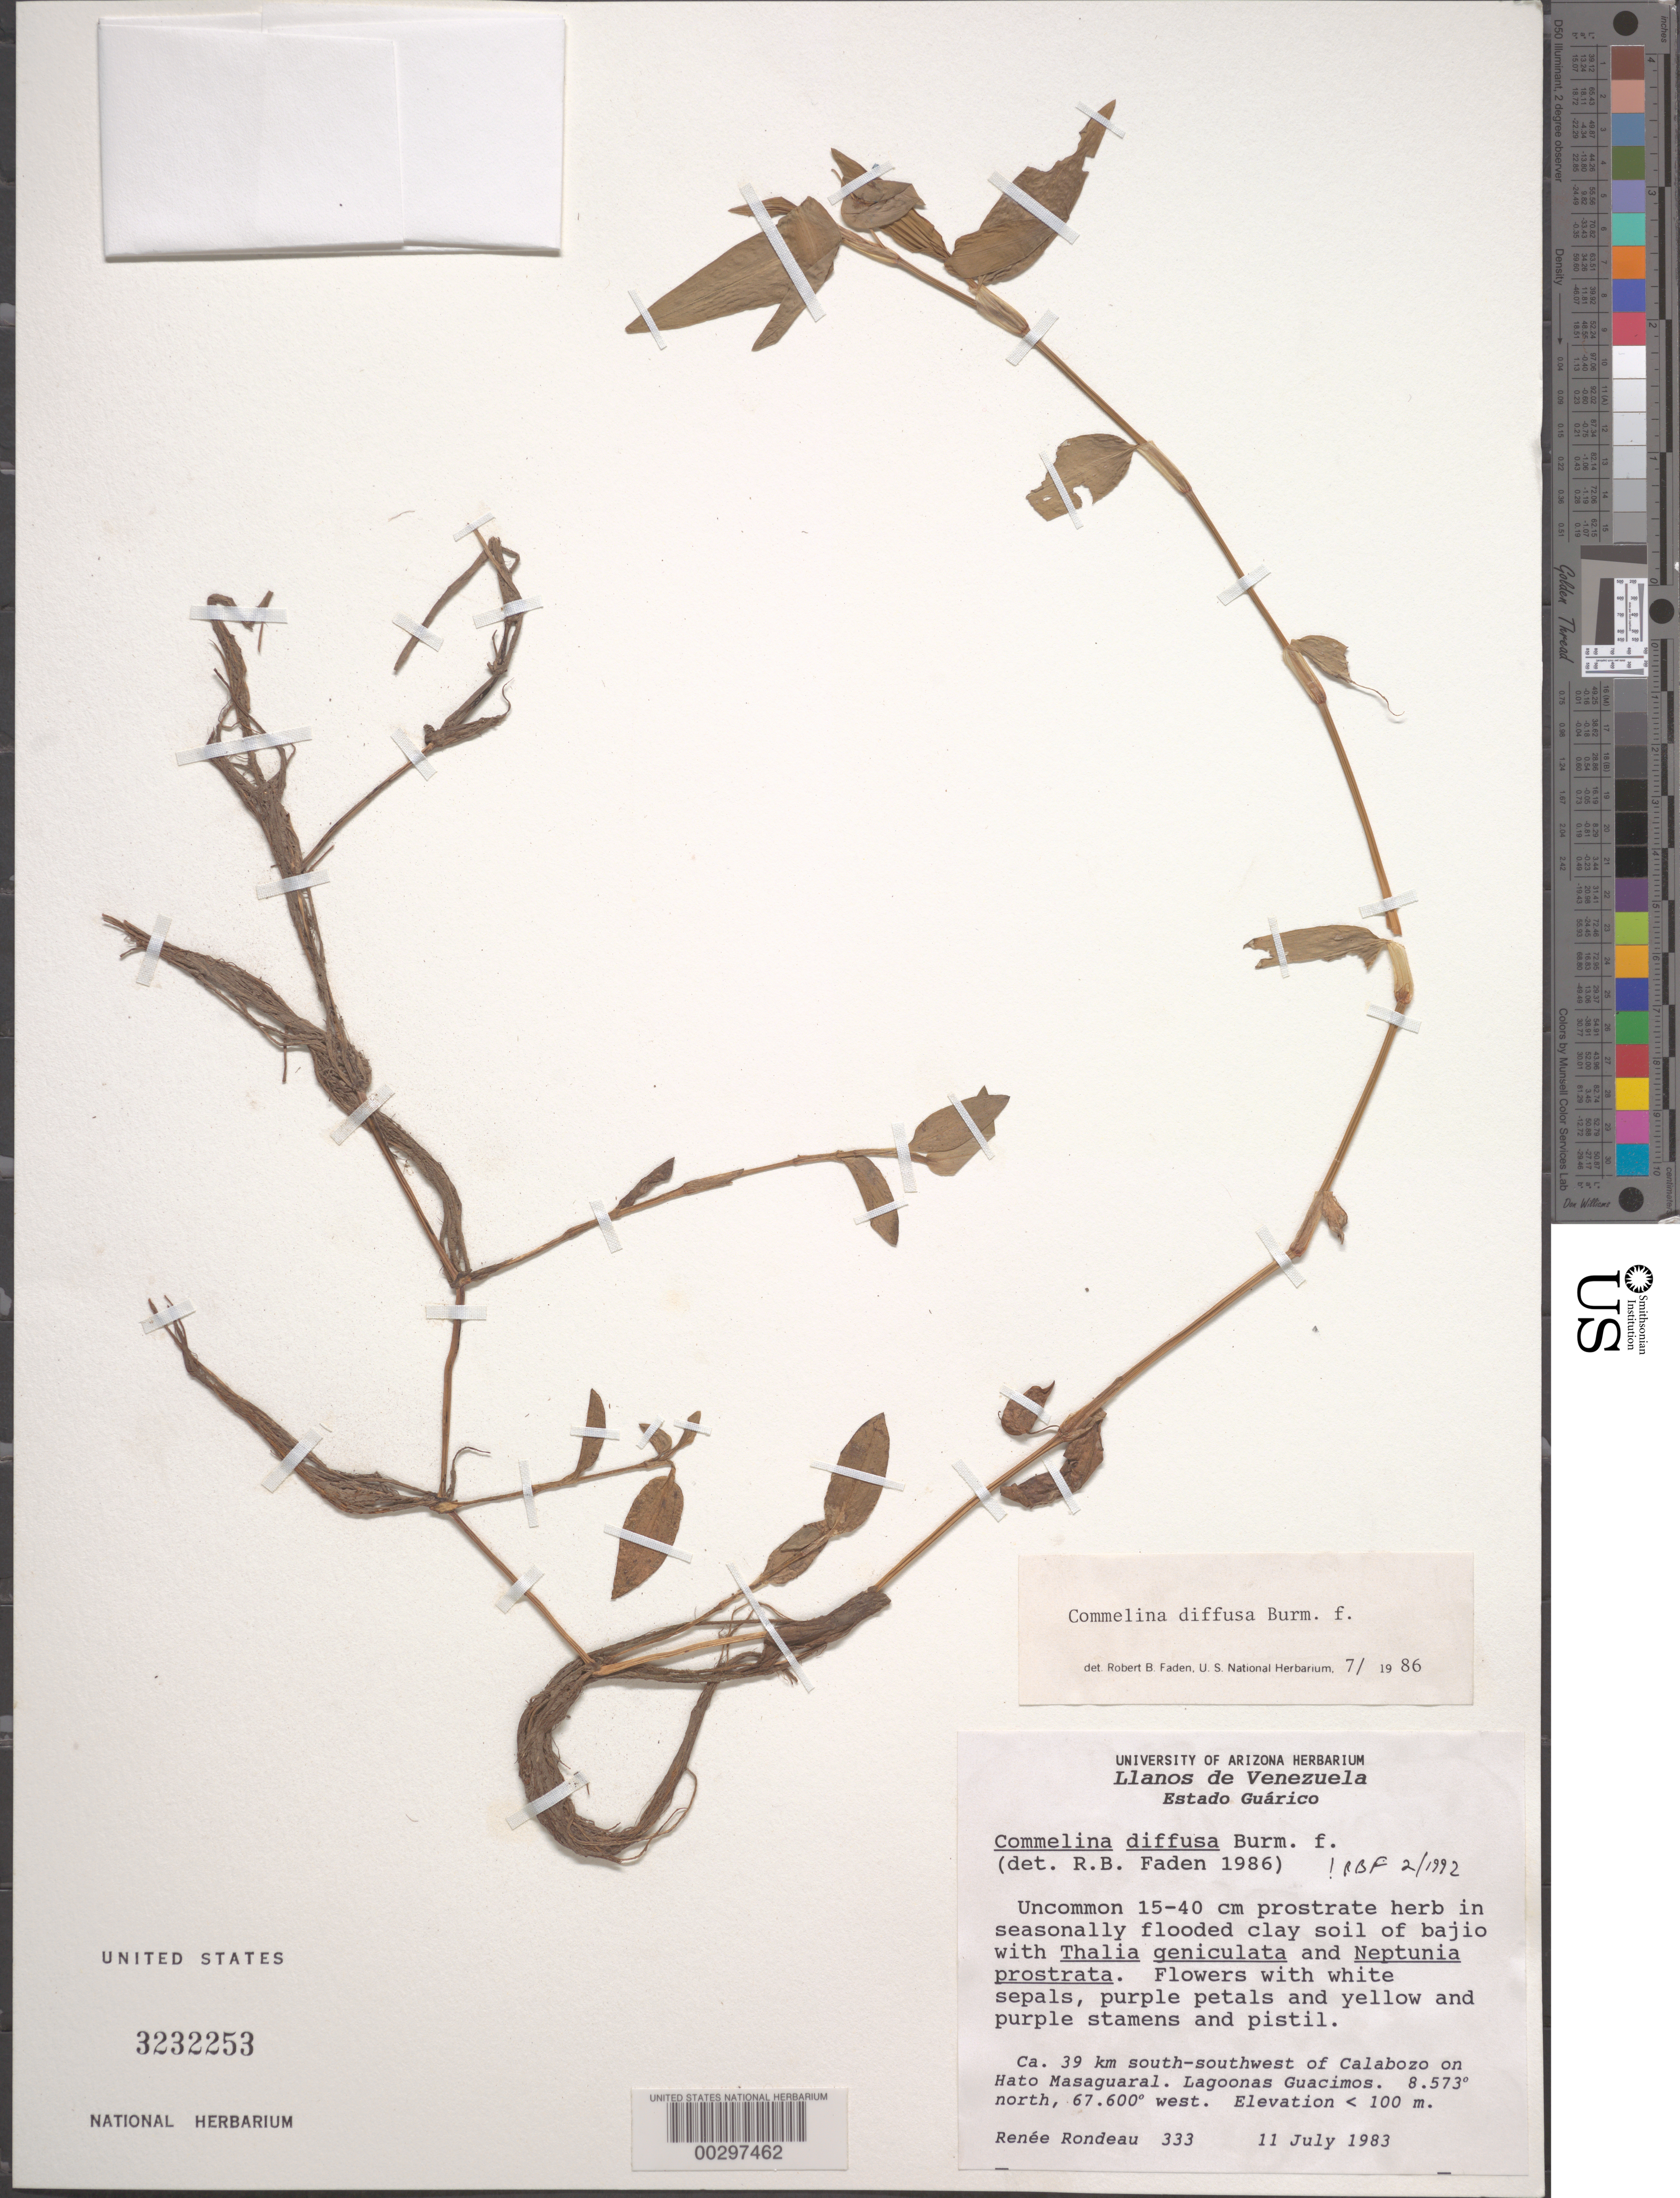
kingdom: Plantae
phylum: Tracheophyta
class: Liliopsida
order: Commelinales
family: Commelinaceae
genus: Commelina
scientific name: Commelina diffusa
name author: Burm. f.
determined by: Faden, Robert B., (US), Smithsonian Institution - National Museum of Natural History (UNITED STATES)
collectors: R. Rondeau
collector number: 333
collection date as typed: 11 Jul 1983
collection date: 1983-07-11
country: Venezuela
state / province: Guárico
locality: Ssw of calabozo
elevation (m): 100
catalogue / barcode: US 3232253